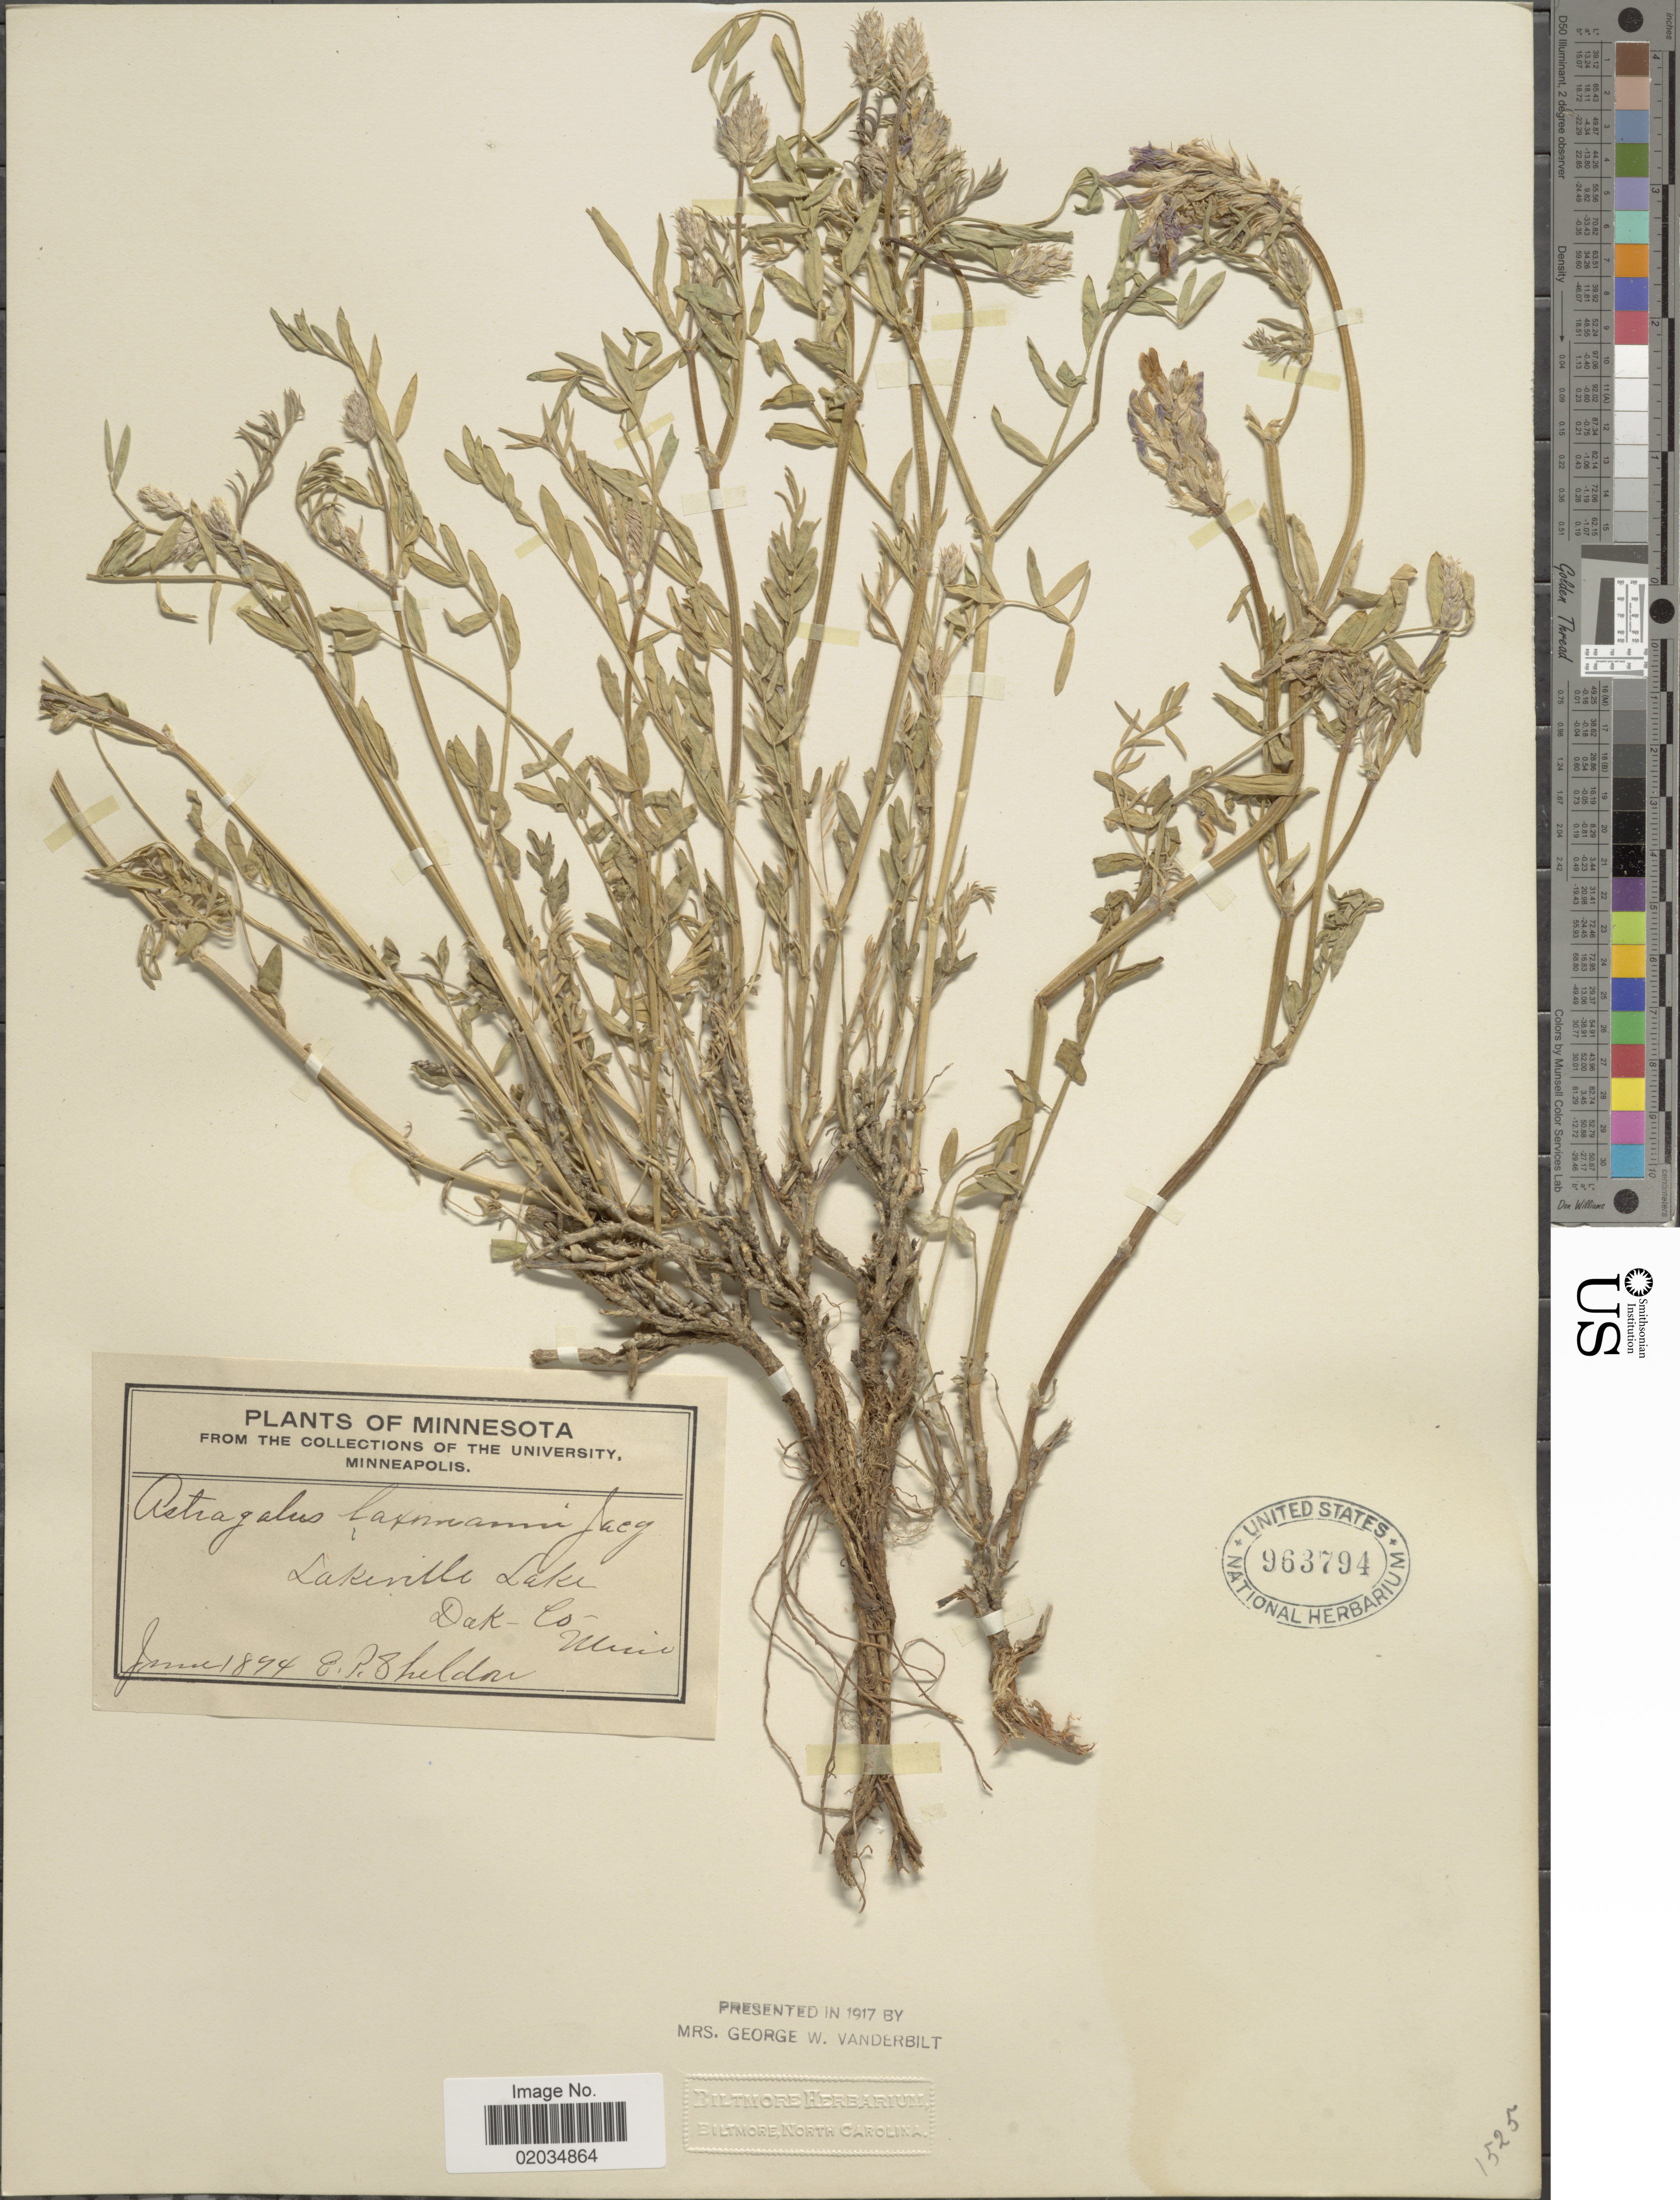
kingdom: Plantae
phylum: Tracheophyta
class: Magnoliopsida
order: Fabales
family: Fabaceae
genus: Astragalus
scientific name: Astragalus striatus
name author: Nutt.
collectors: E. P. Sheldon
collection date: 1894-06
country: United States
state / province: Minnesota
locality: Lakeville Lake. Dak Co.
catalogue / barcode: US 963794